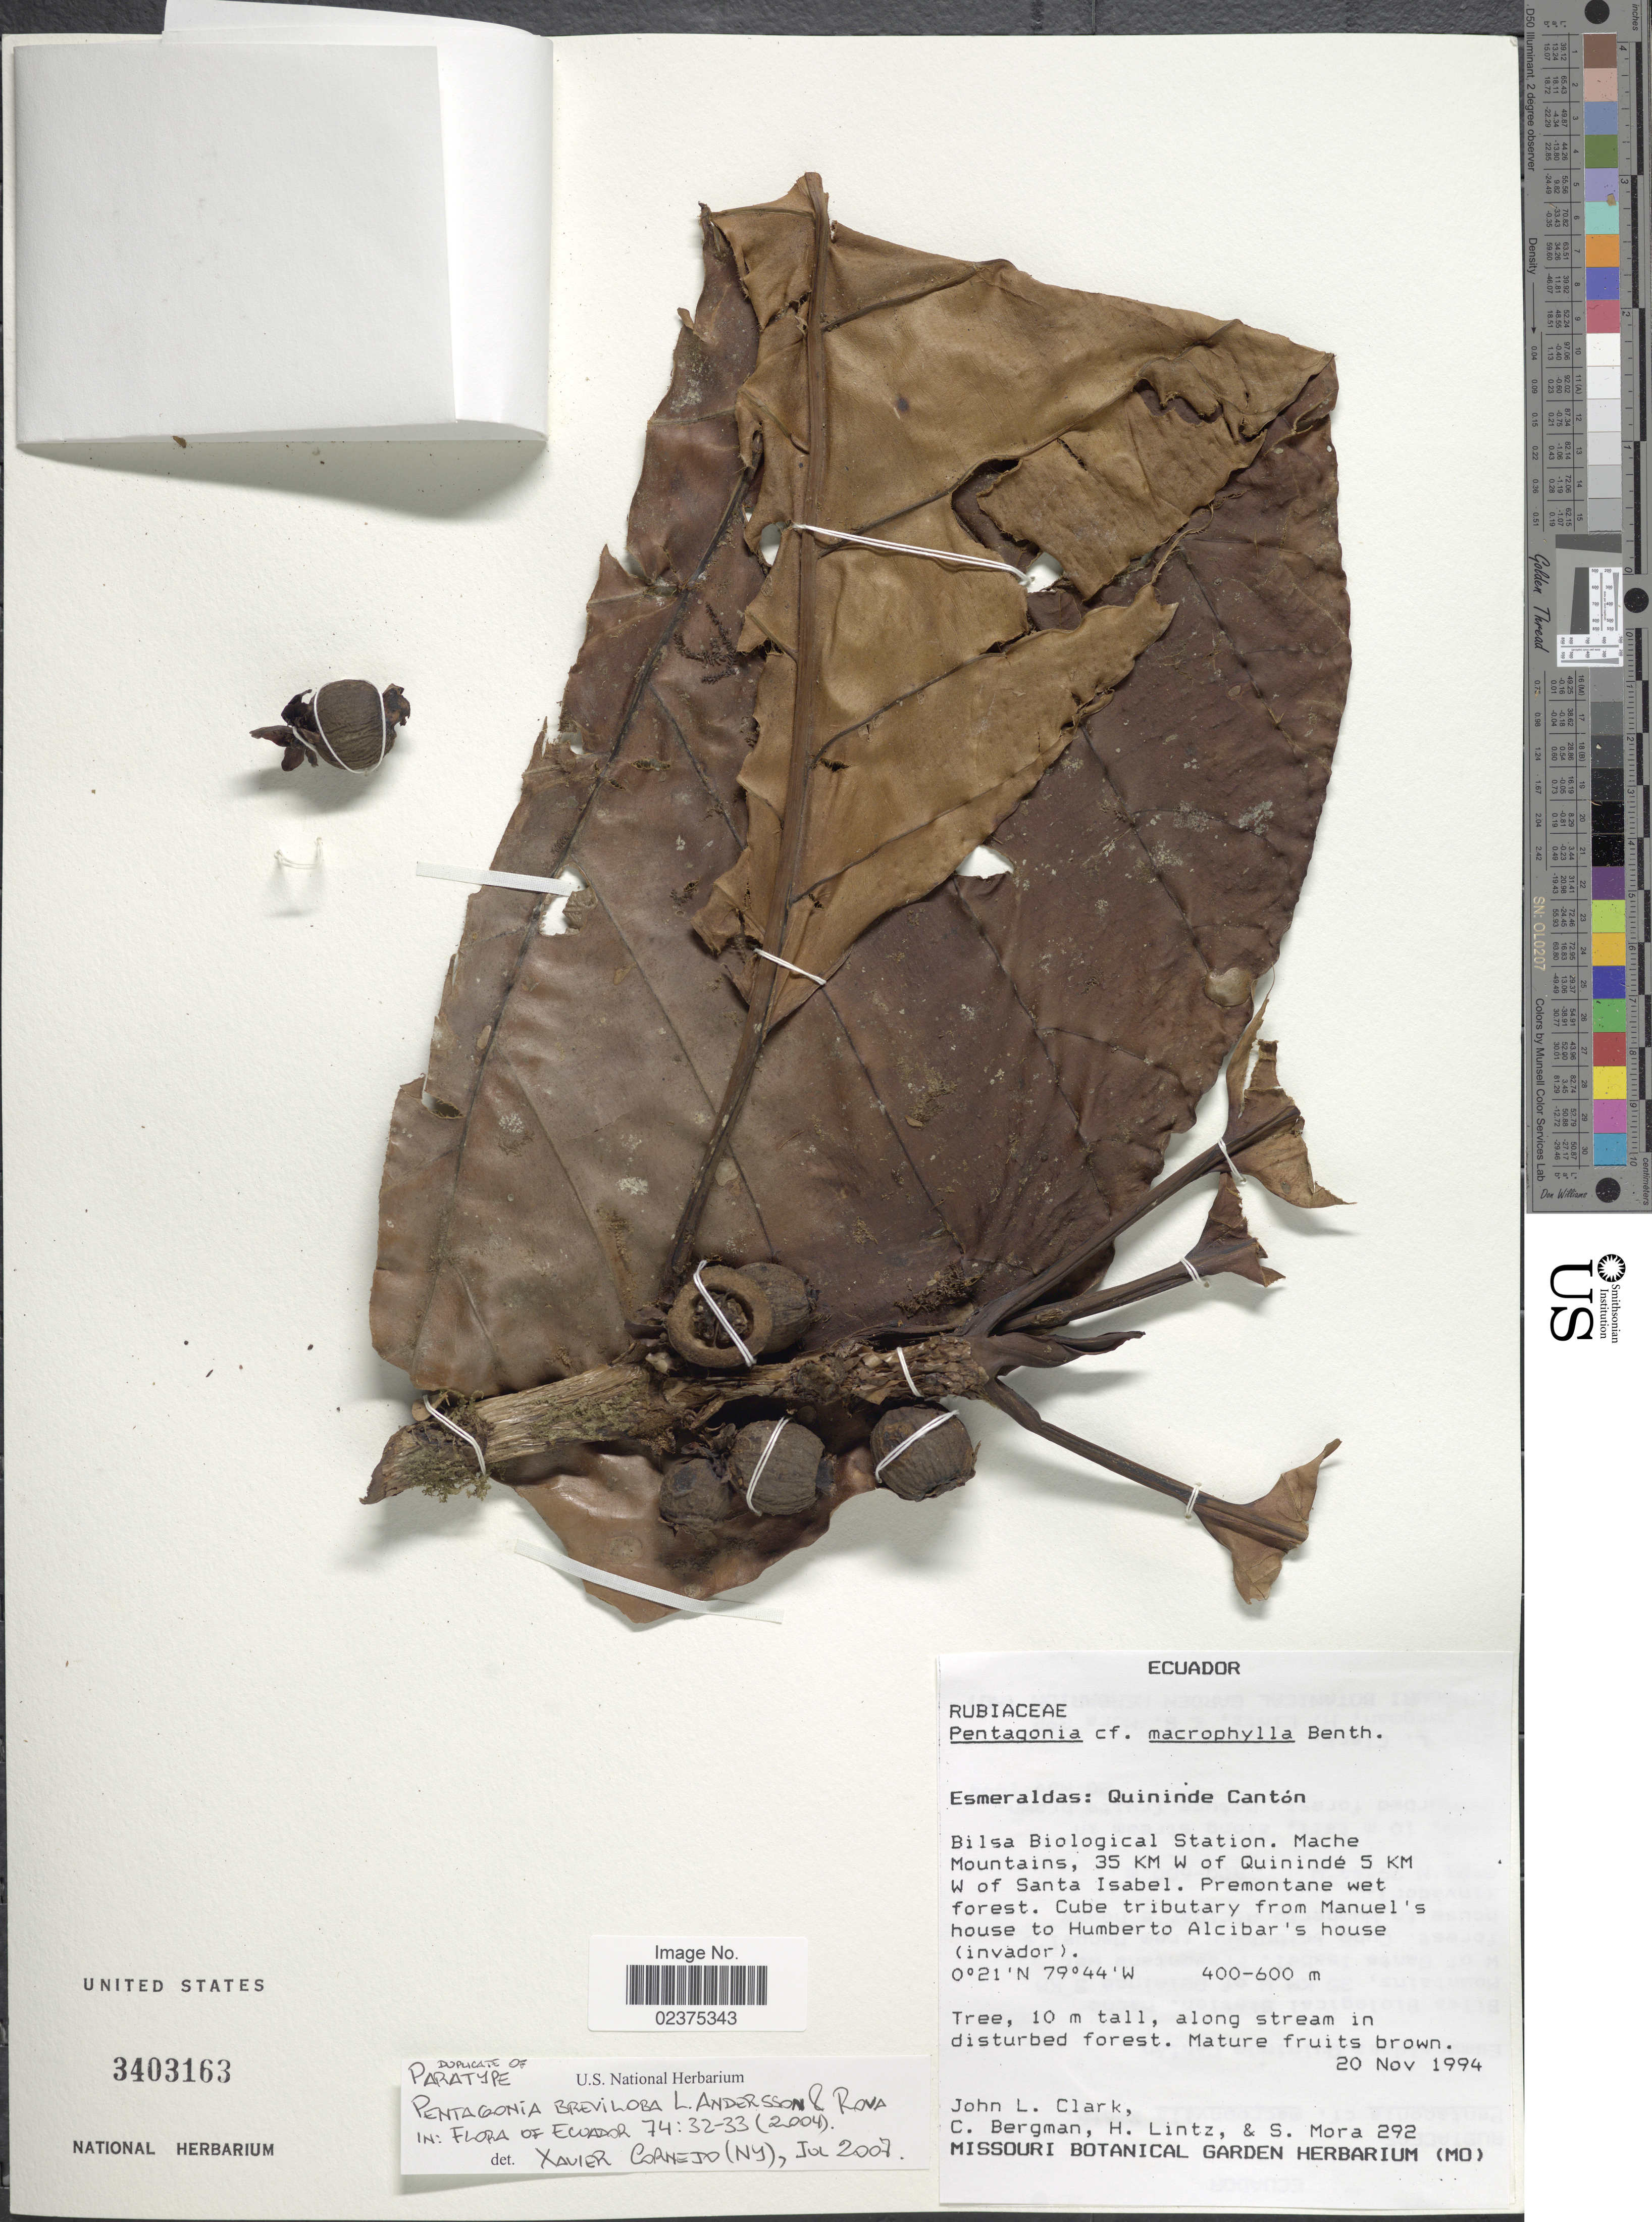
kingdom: Plantae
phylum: Tracheophyta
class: Magnoliopsida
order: Gentianales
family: Rubiaceae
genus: Pentagonia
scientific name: Pentagonia breviloba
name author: L. Andersson & Rova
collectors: J. L. Clark, C. Bergman, H. Lintz & S. Mora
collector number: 292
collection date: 1994-11-20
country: Ecuador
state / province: Esmeraldas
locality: Uininde Cantón, Bilsa Biological Station. Mache Mountains, 35 KM W of Quinindé 5 KM W of Santa Isabel. Premontane wet forest. Cube tributary from Manuel's house to Humberto Alcibar's house (invador)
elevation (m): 400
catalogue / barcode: US 3403163